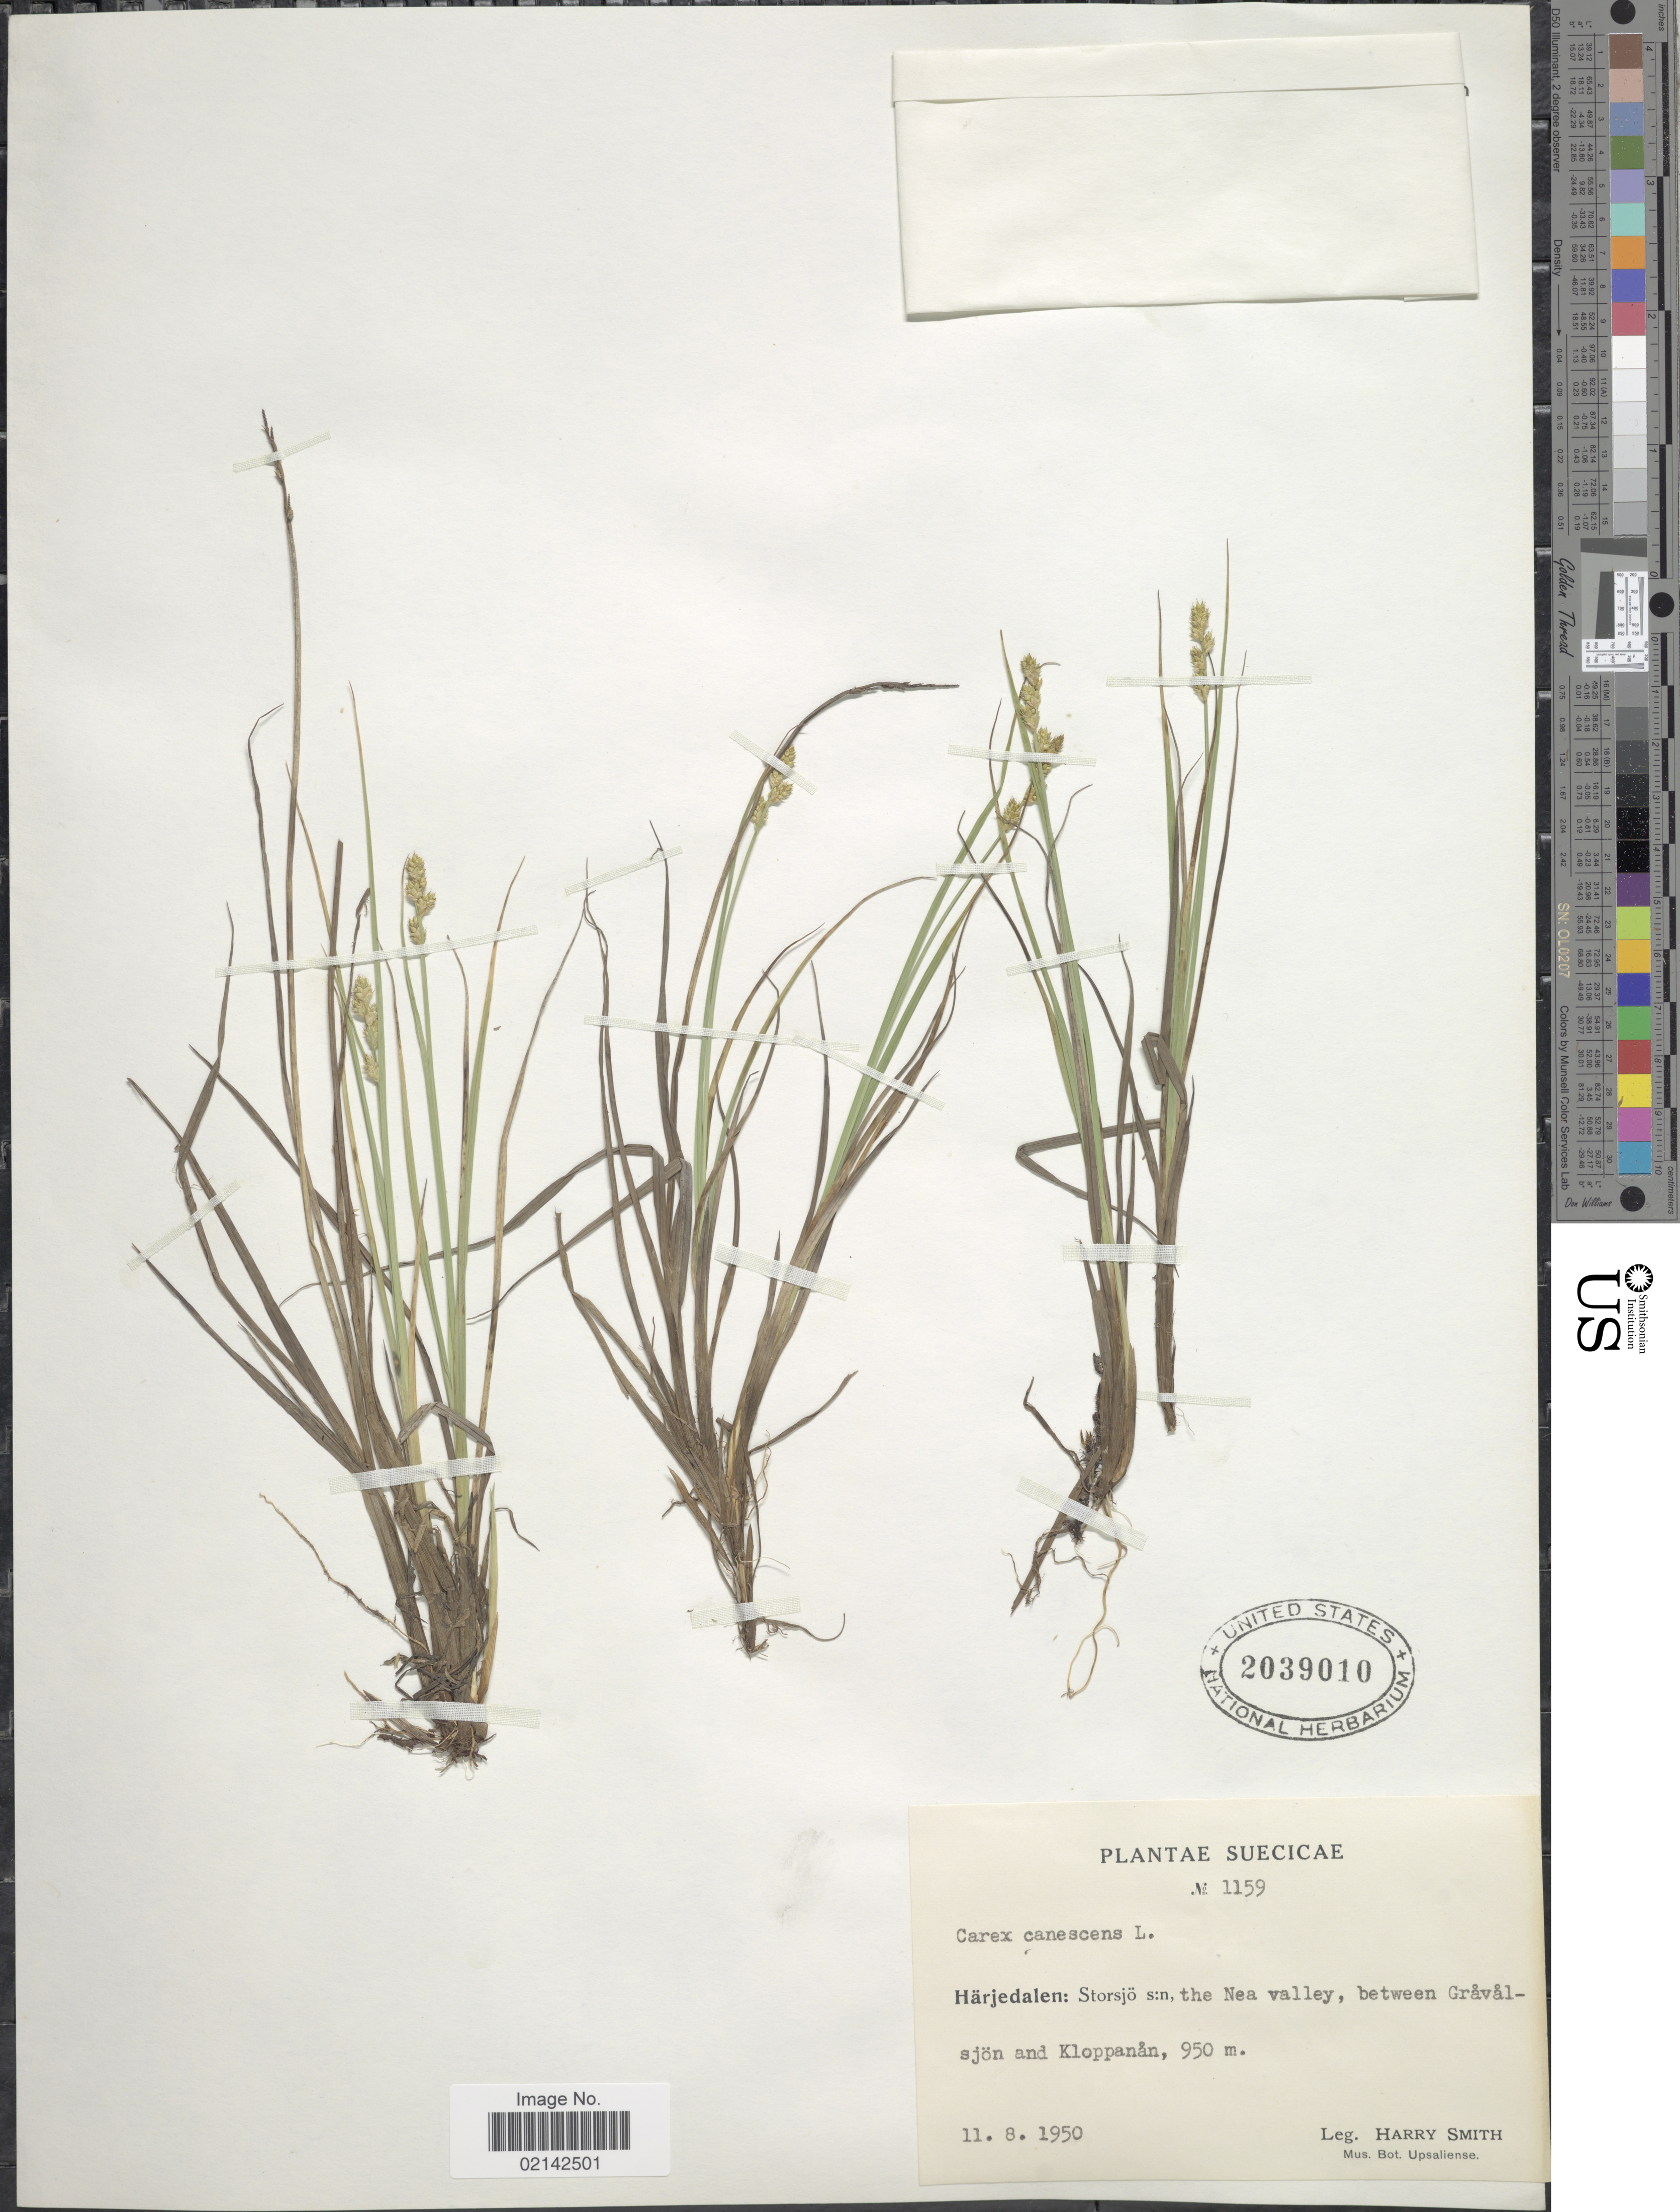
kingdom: Plantae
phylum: Tracheophyta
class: Liliopsida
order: Poales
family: Cyperaceae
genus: Carex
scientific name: Carex canescens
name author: L.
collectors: H. Smith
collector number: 1159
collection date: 1950-08-11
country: Sweden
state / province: Jamtland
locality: Harjedalen: Storsjo s:n, the Nea Valley, between Gravalsjon and Kloppanan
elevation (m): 950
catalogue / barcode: US 2039010